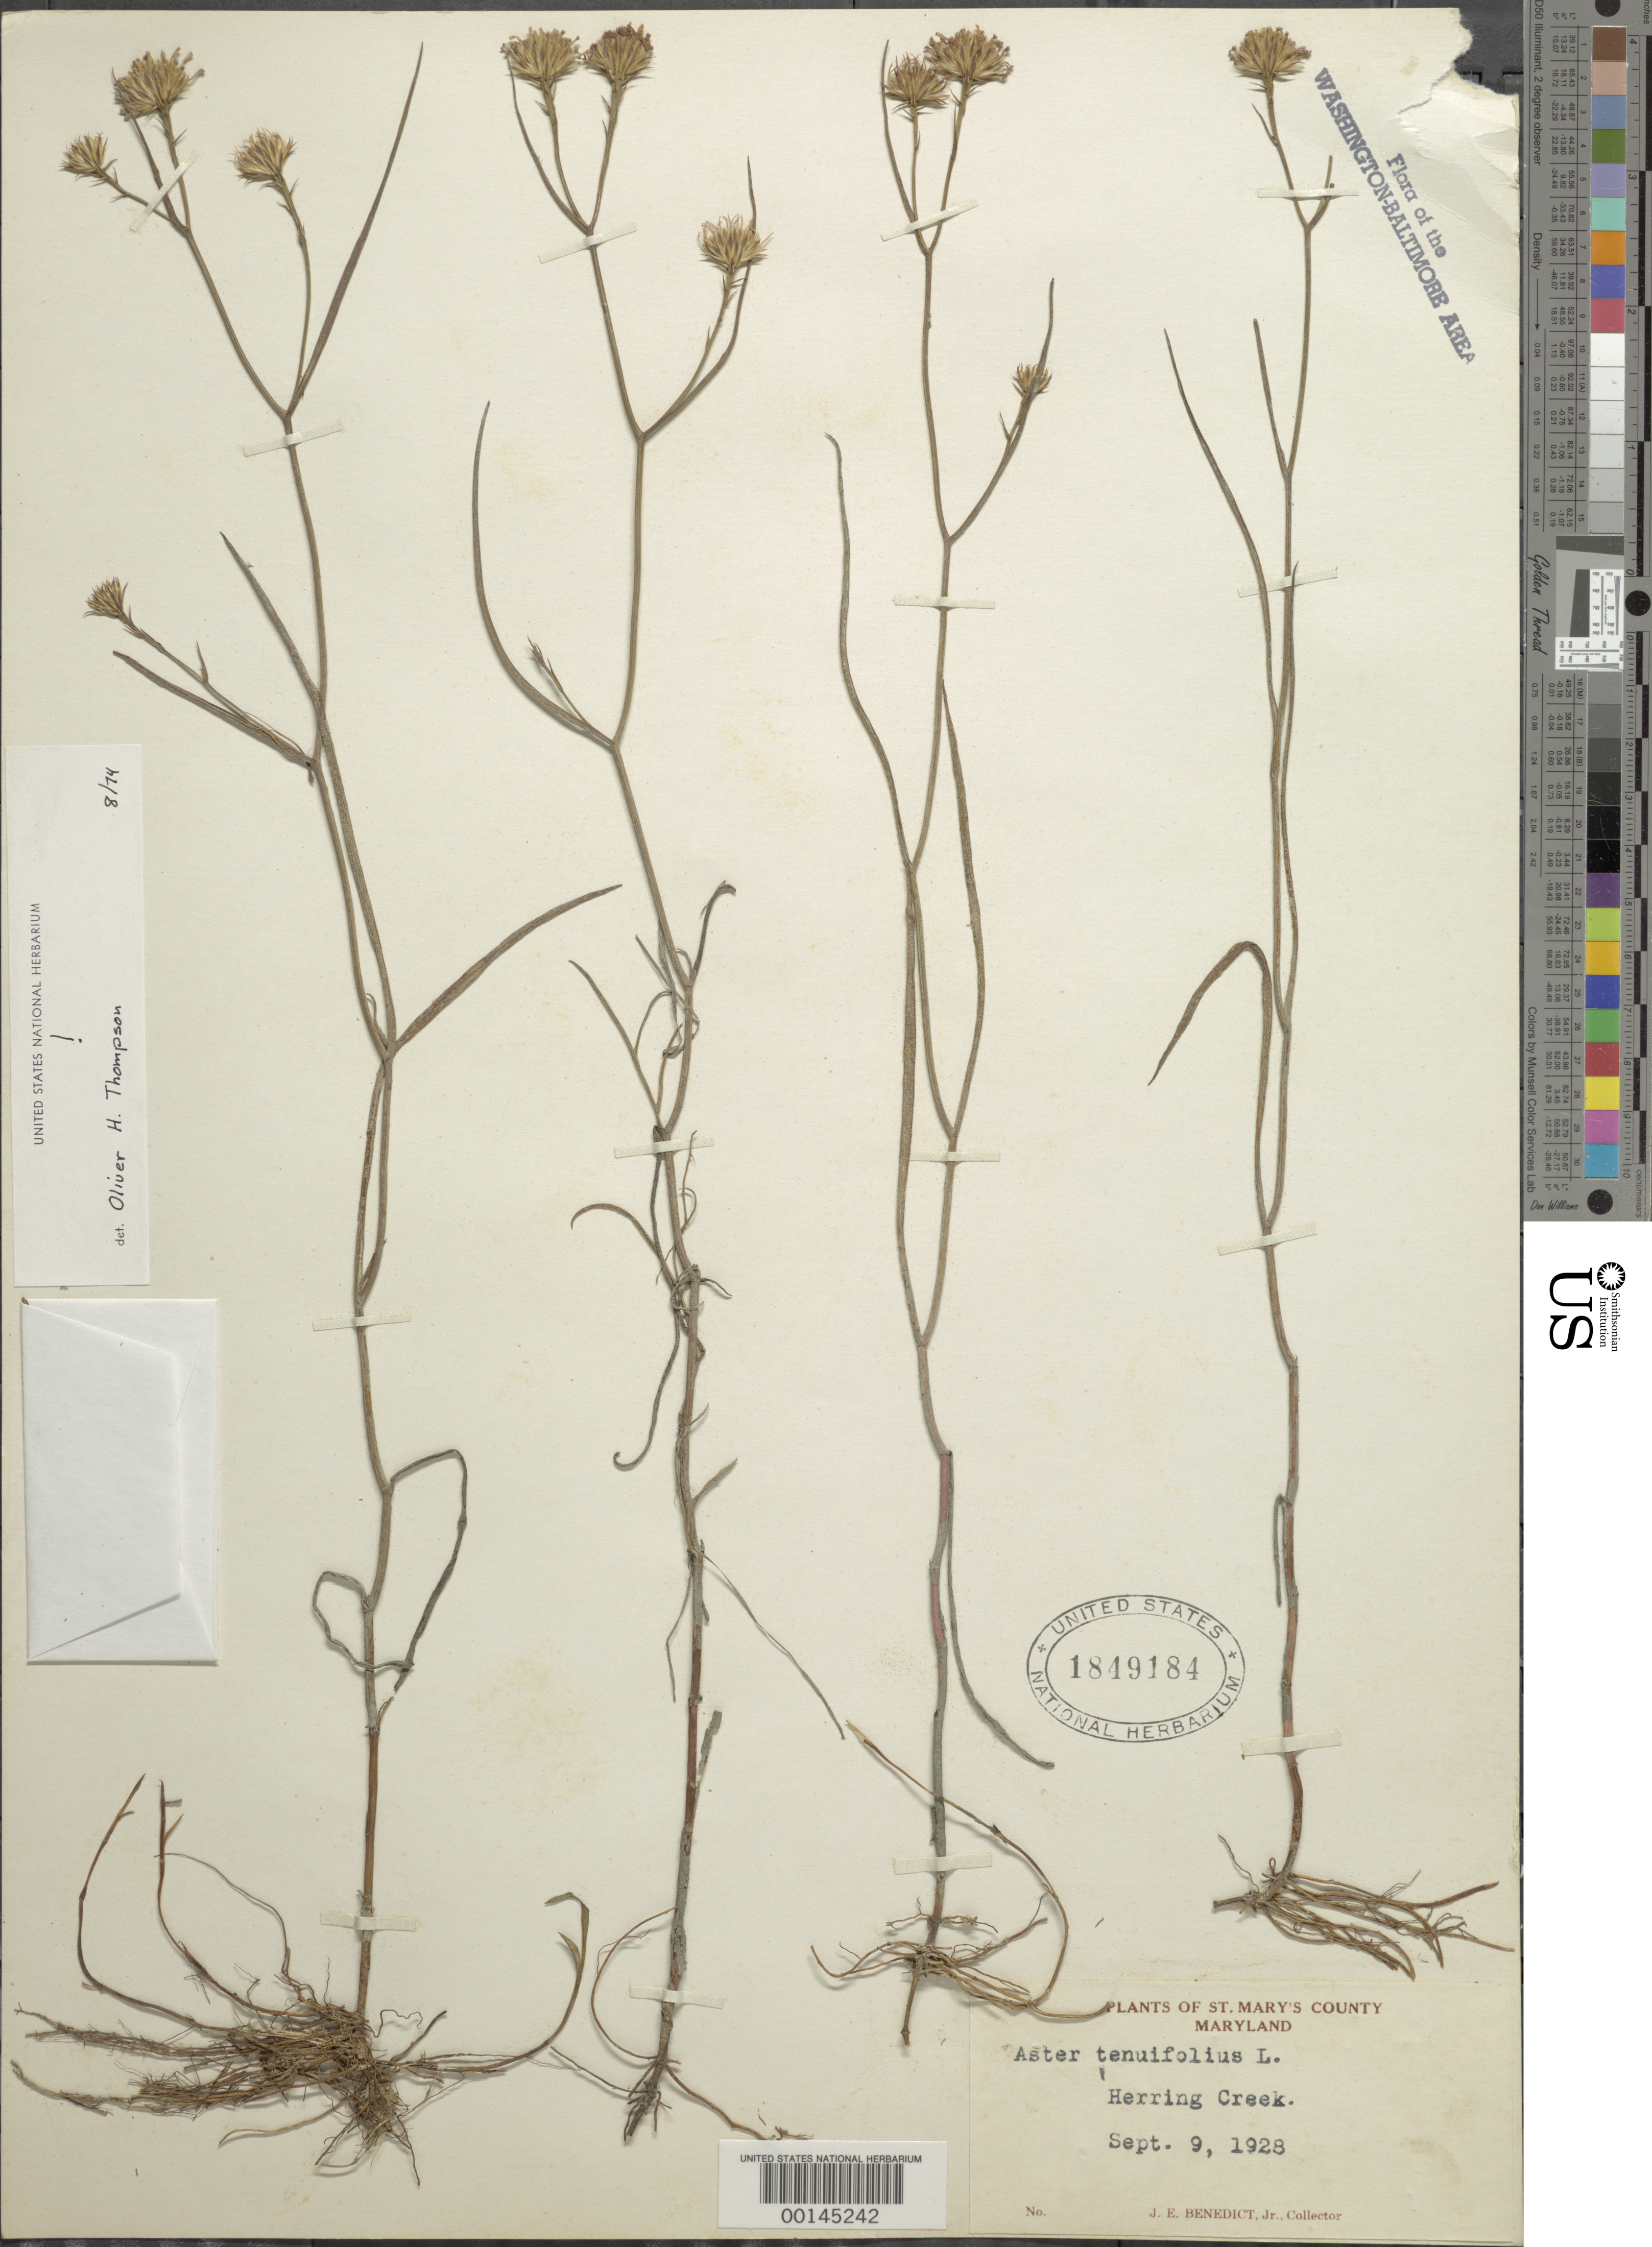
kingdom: Plantae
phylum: Tracheophyta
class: Magnoliopsida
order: Asterales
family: Asteraceae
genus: Symphyotrichum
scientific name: Symphyotrichum tenuifolium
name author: (L.) G.L. Nesom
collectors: J. E. Benedict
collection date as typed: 09 Sep 1928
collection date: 1928-09-09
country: United States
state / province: Maryland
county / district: St. Mary's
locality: Herring Creek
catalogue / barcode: US 1849184